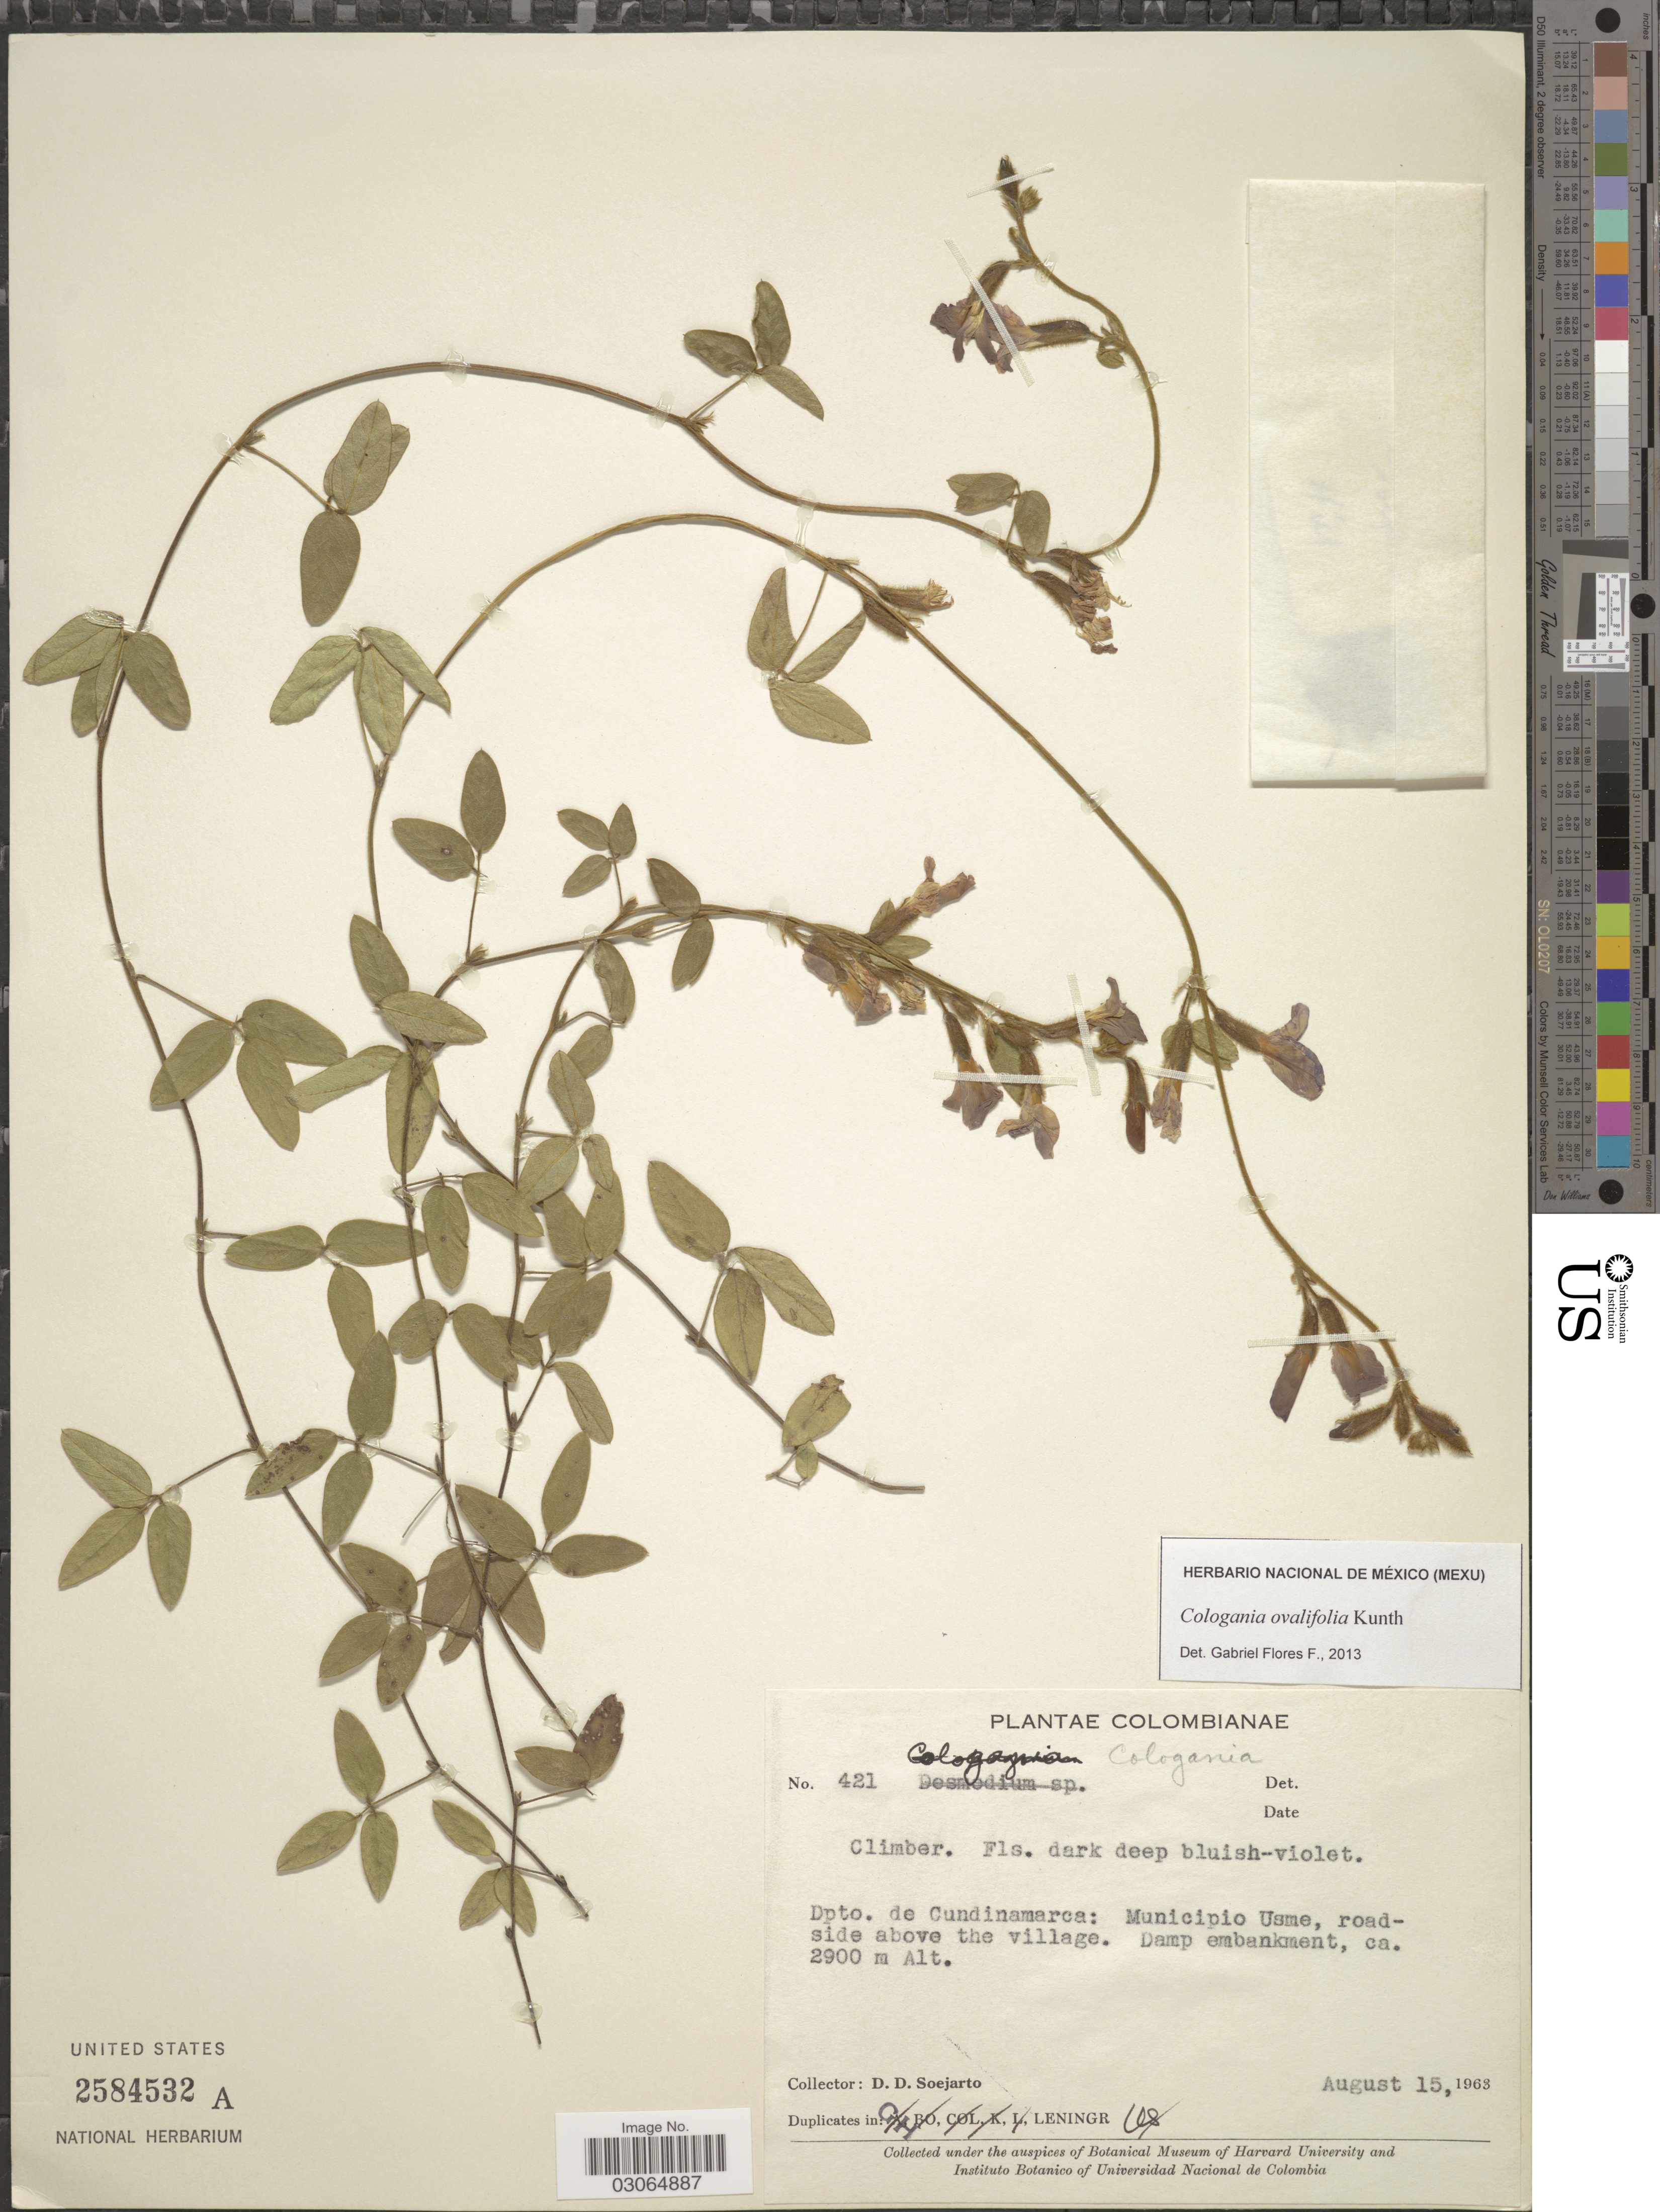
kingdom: Plantae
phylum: Tracheophyta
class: Magnoliopsida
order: Fabales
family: Fabaceae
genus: Cologania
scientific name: Cologania broussonetii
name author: (Balb.) DC.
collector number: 421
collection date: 1963-08-15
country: Colombia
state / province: Cundinamarca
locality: Dpto. de Cundinamarca: Municipio Usme, roadside above the village.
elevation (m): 2900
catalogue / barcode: US 2584532A